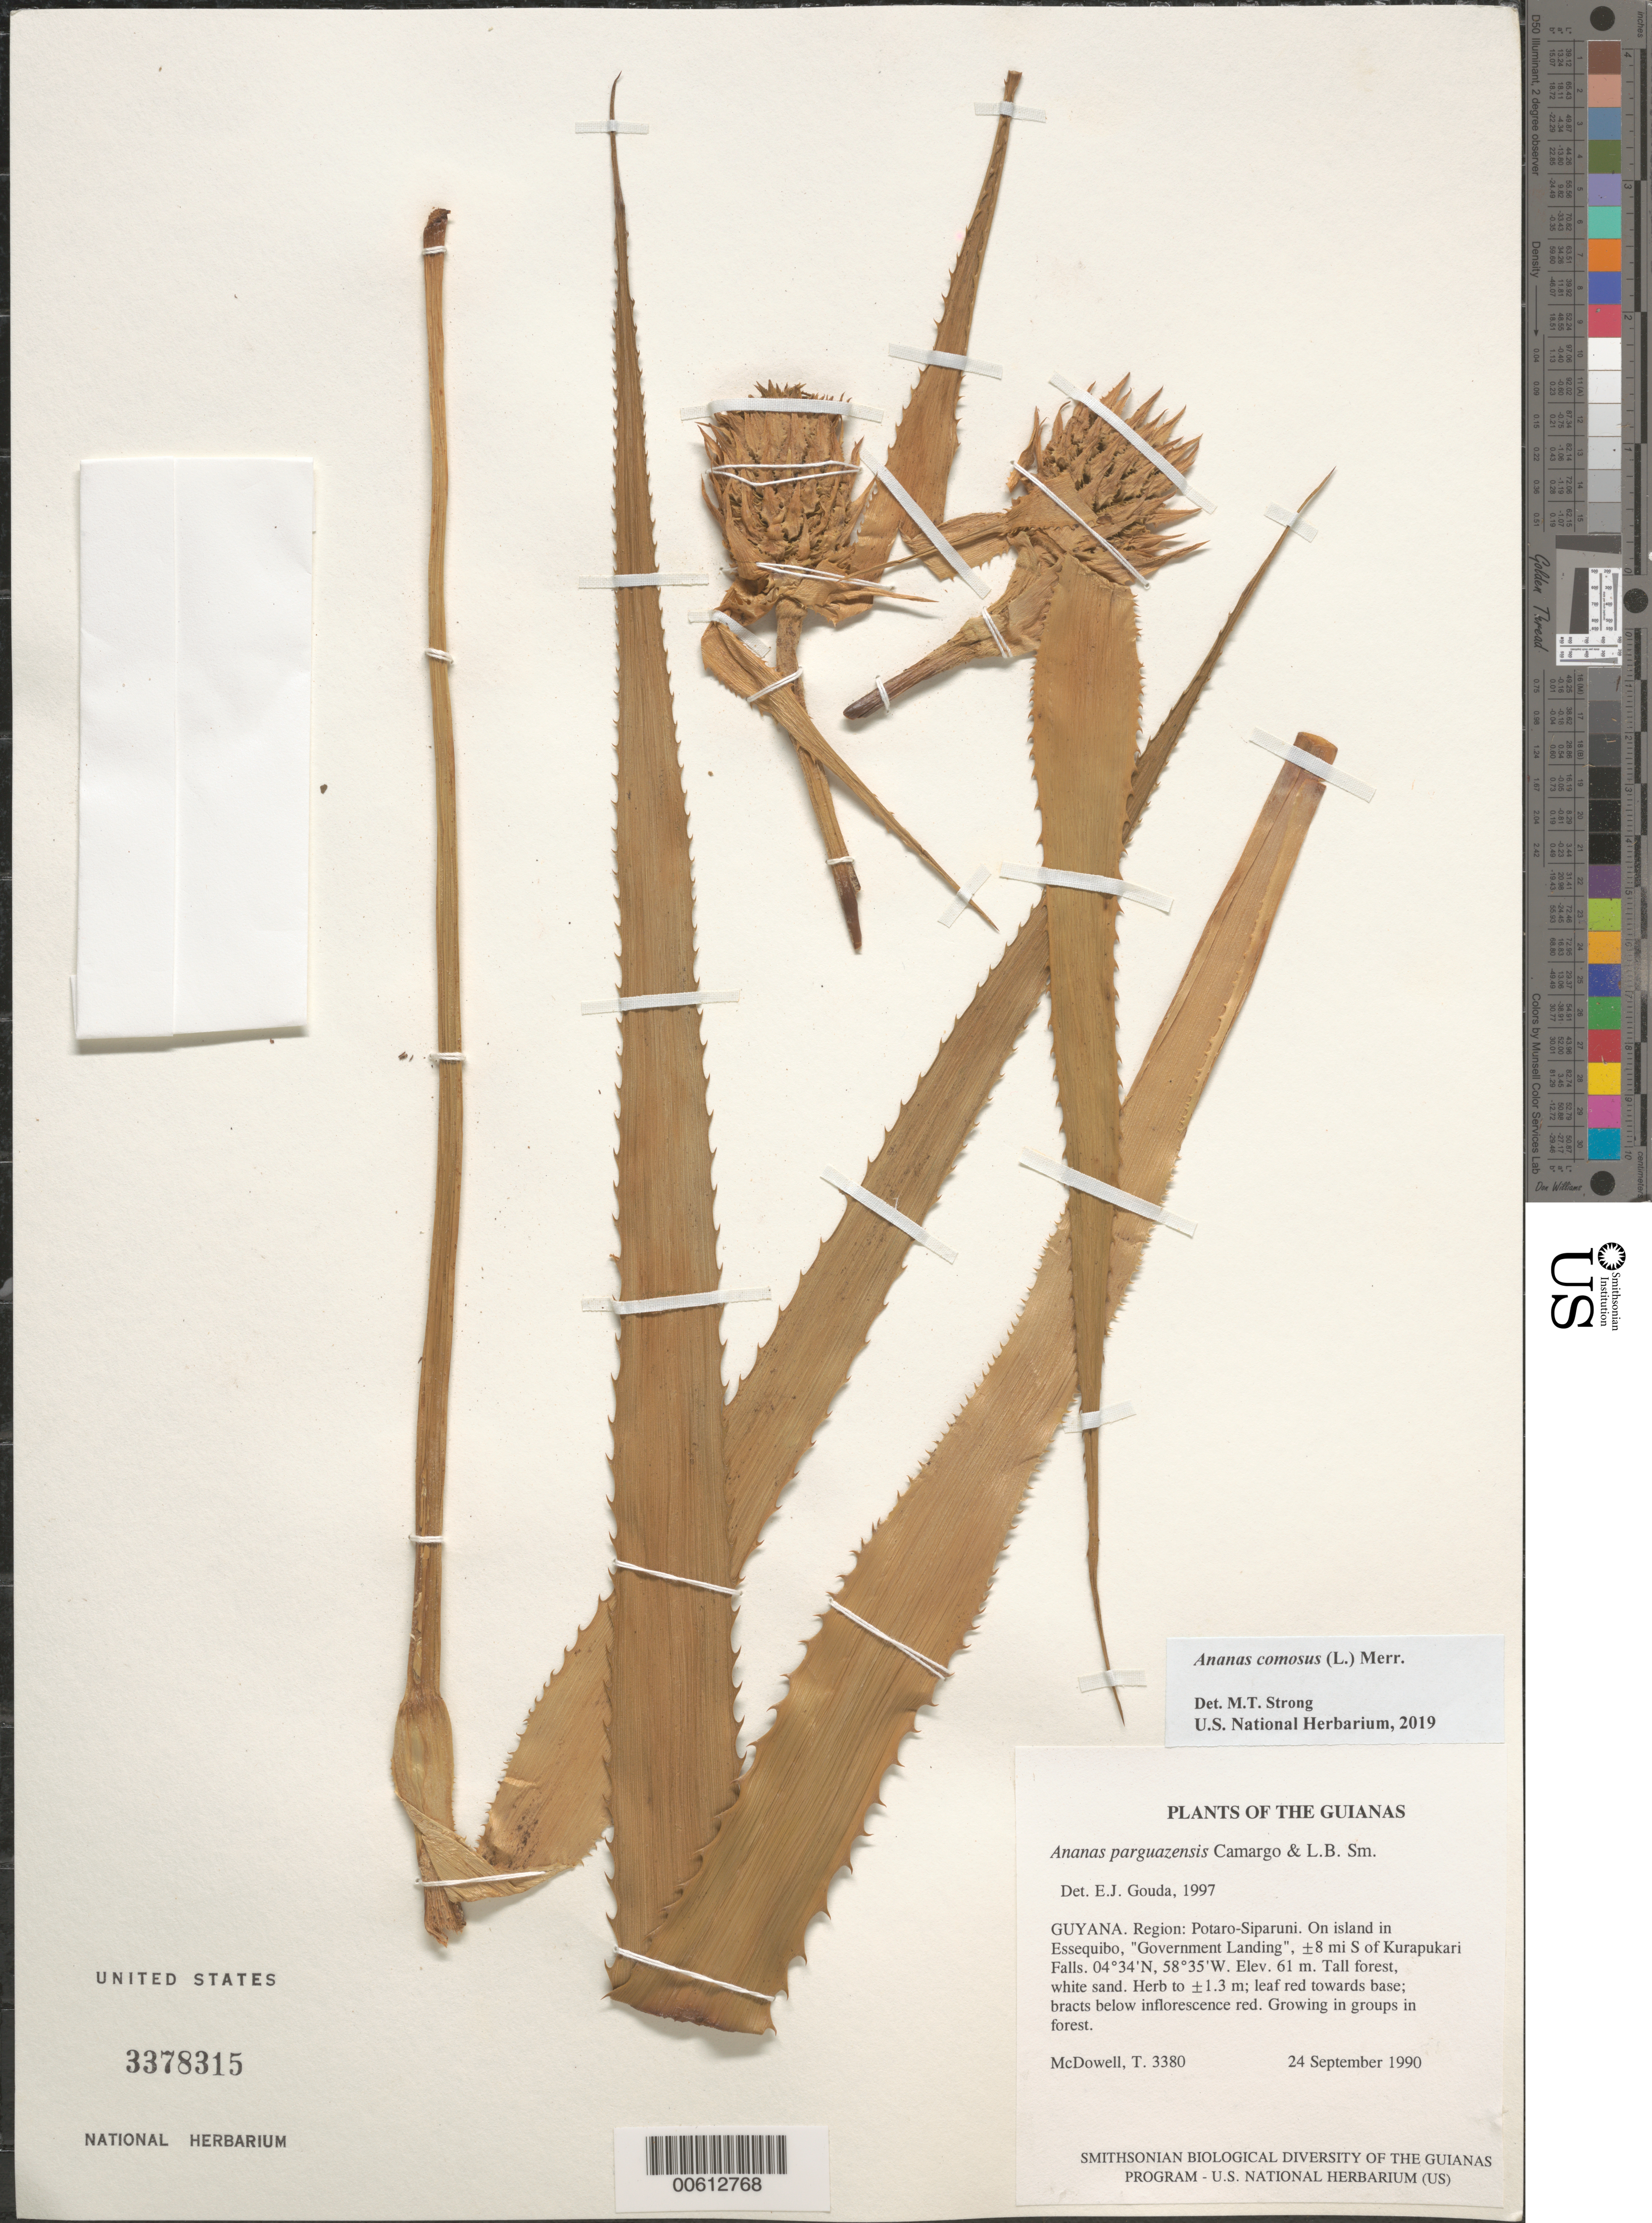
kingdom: Plantae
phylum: Tracheophyta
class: Liliopsida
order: Poales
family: Bromeliaceae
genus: Ananas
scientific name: Ananas comosus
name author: (L.) Merr.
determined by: Strong, Mark T., (BOT), Smithsonian Institution - National Museum of Natural History (UNITED STATES)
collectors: T. McDowell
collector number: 3380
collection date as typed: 24 September 1990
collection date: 1990-09-24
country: Guyana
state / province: U. Demerara-Berbice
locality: On island in Essequibo, "Government Landing", ±8 mi S of Kurupukari Falls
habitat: Tall forest, white sand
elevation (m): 61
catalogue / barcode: US 3378315